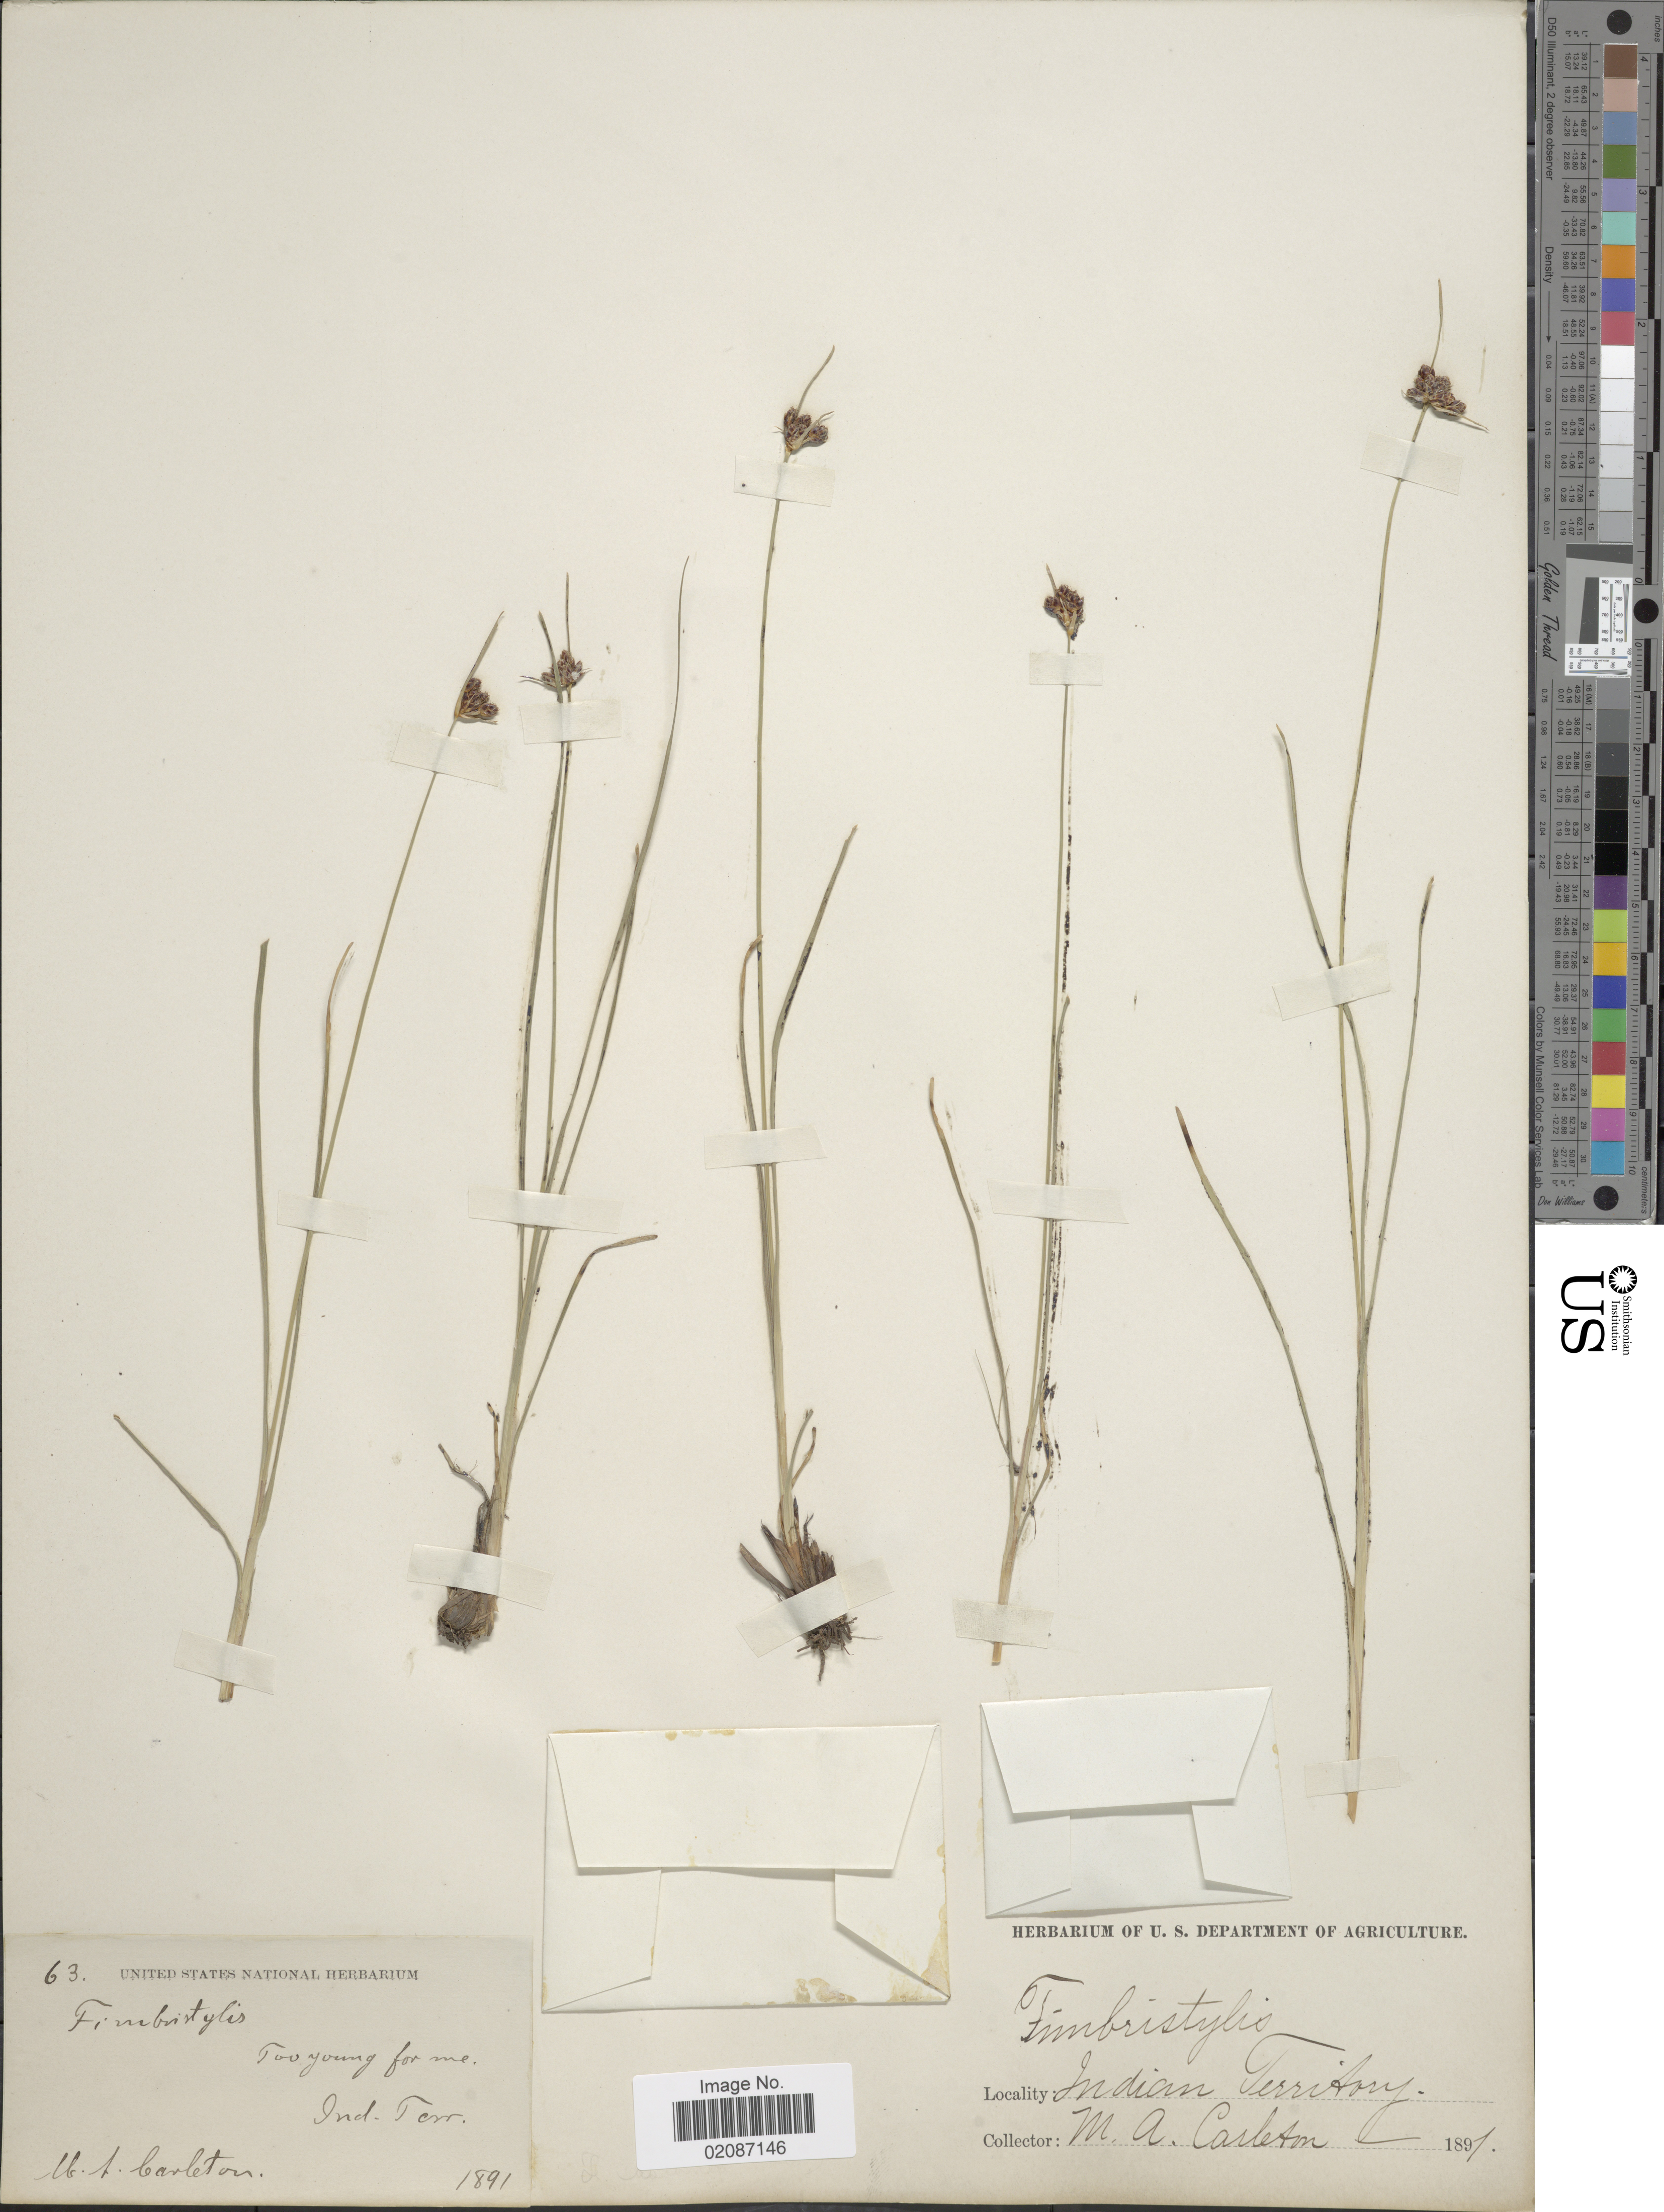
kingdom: Plantae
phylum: Tracheophyta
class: Liliopsida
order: Poales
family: Cyperaceae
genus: Fimbristylis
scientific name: Fimbristylis spadicea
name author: (L.) Vahl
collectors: M. A. Carleton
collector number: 63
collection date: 1891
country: United States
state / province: Oklahoma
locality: Indian Territory